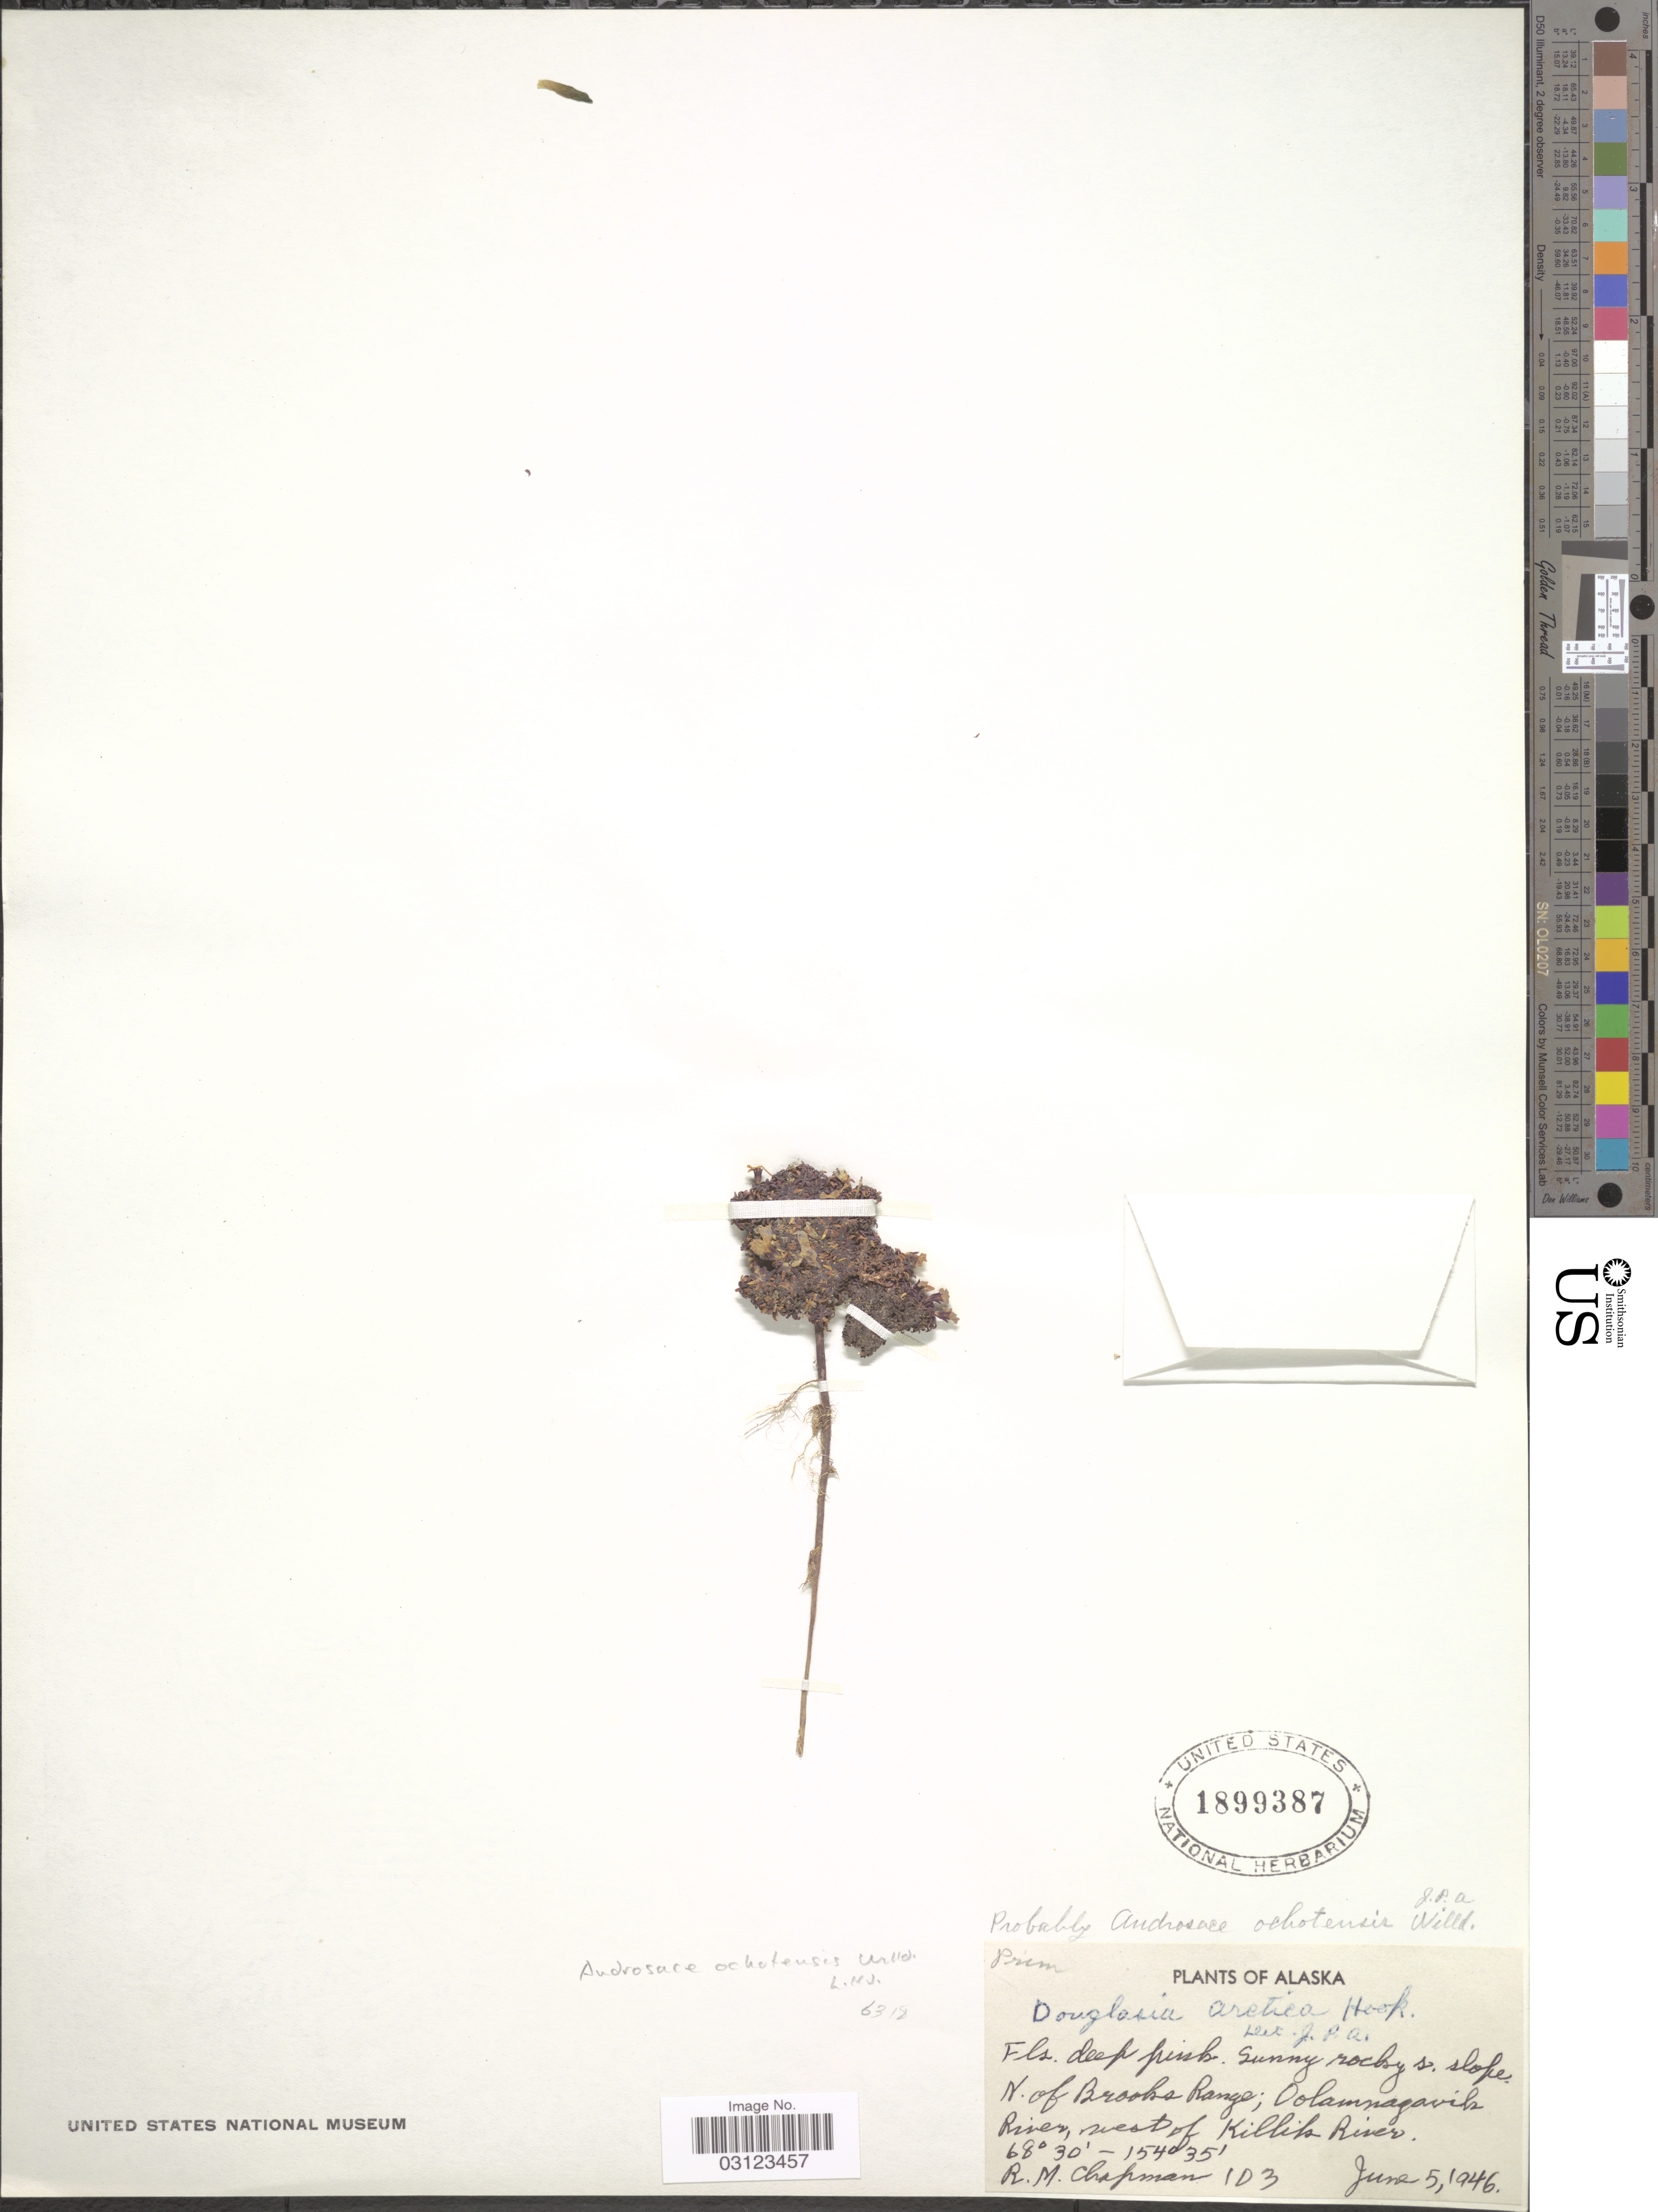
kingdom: Plantae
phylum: Tracheophyta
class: Magnoliopsida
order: Ericales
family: Primulaceae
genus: Androsace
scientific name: Androsace ochotensis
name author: Roem. & Schult.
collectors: R. M. Chapman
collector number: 103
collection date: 1946-06-05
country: United States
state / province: Alaska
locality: N. of Brooks Range; Oolamnagavik River, west of Killik River.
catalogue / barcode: US 1899387